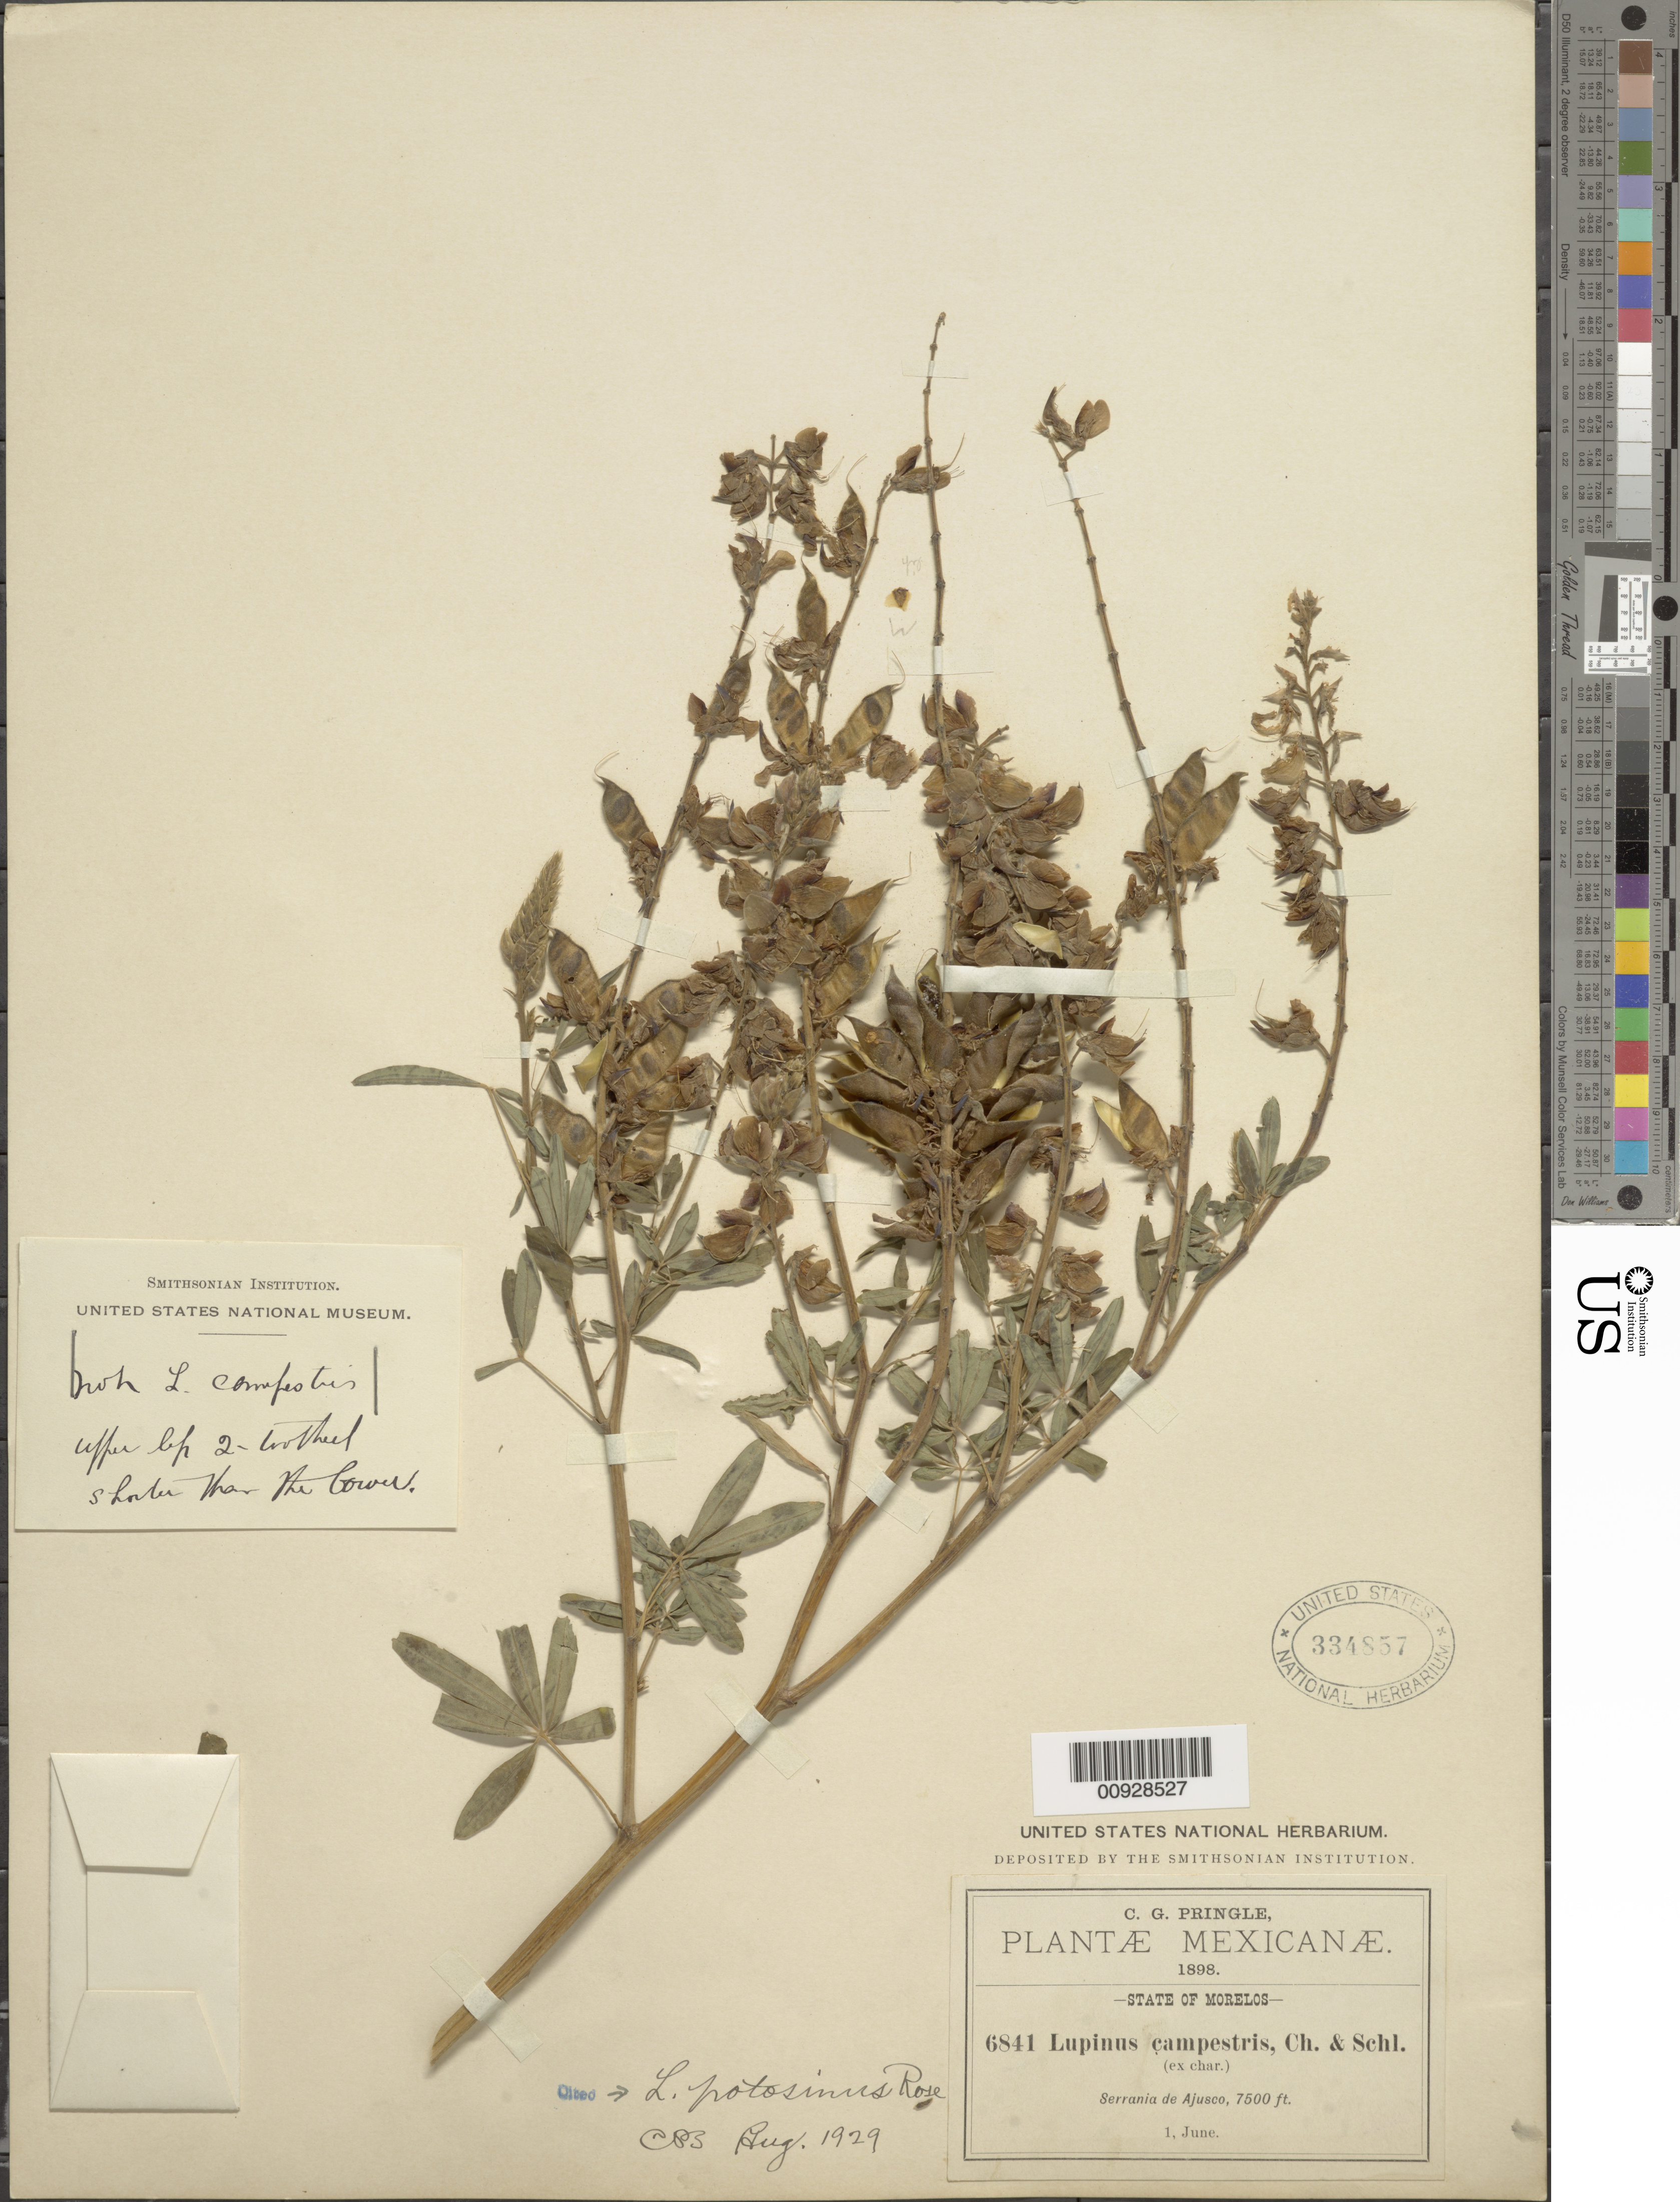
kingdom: Plantae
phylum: Tracheophyta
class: Magnoliopsida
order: Fabales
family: Fabaceae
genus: Lupinus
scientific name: Lupinus potosinus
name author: Rose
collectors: C. G. Pringle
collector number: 6841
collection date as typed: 01 Jun 1898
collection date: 1898-06-01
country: Mexico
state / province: Morelos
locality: Serrania de Ajusco, State of Morelos.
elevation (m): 2286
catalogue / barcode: US 334857